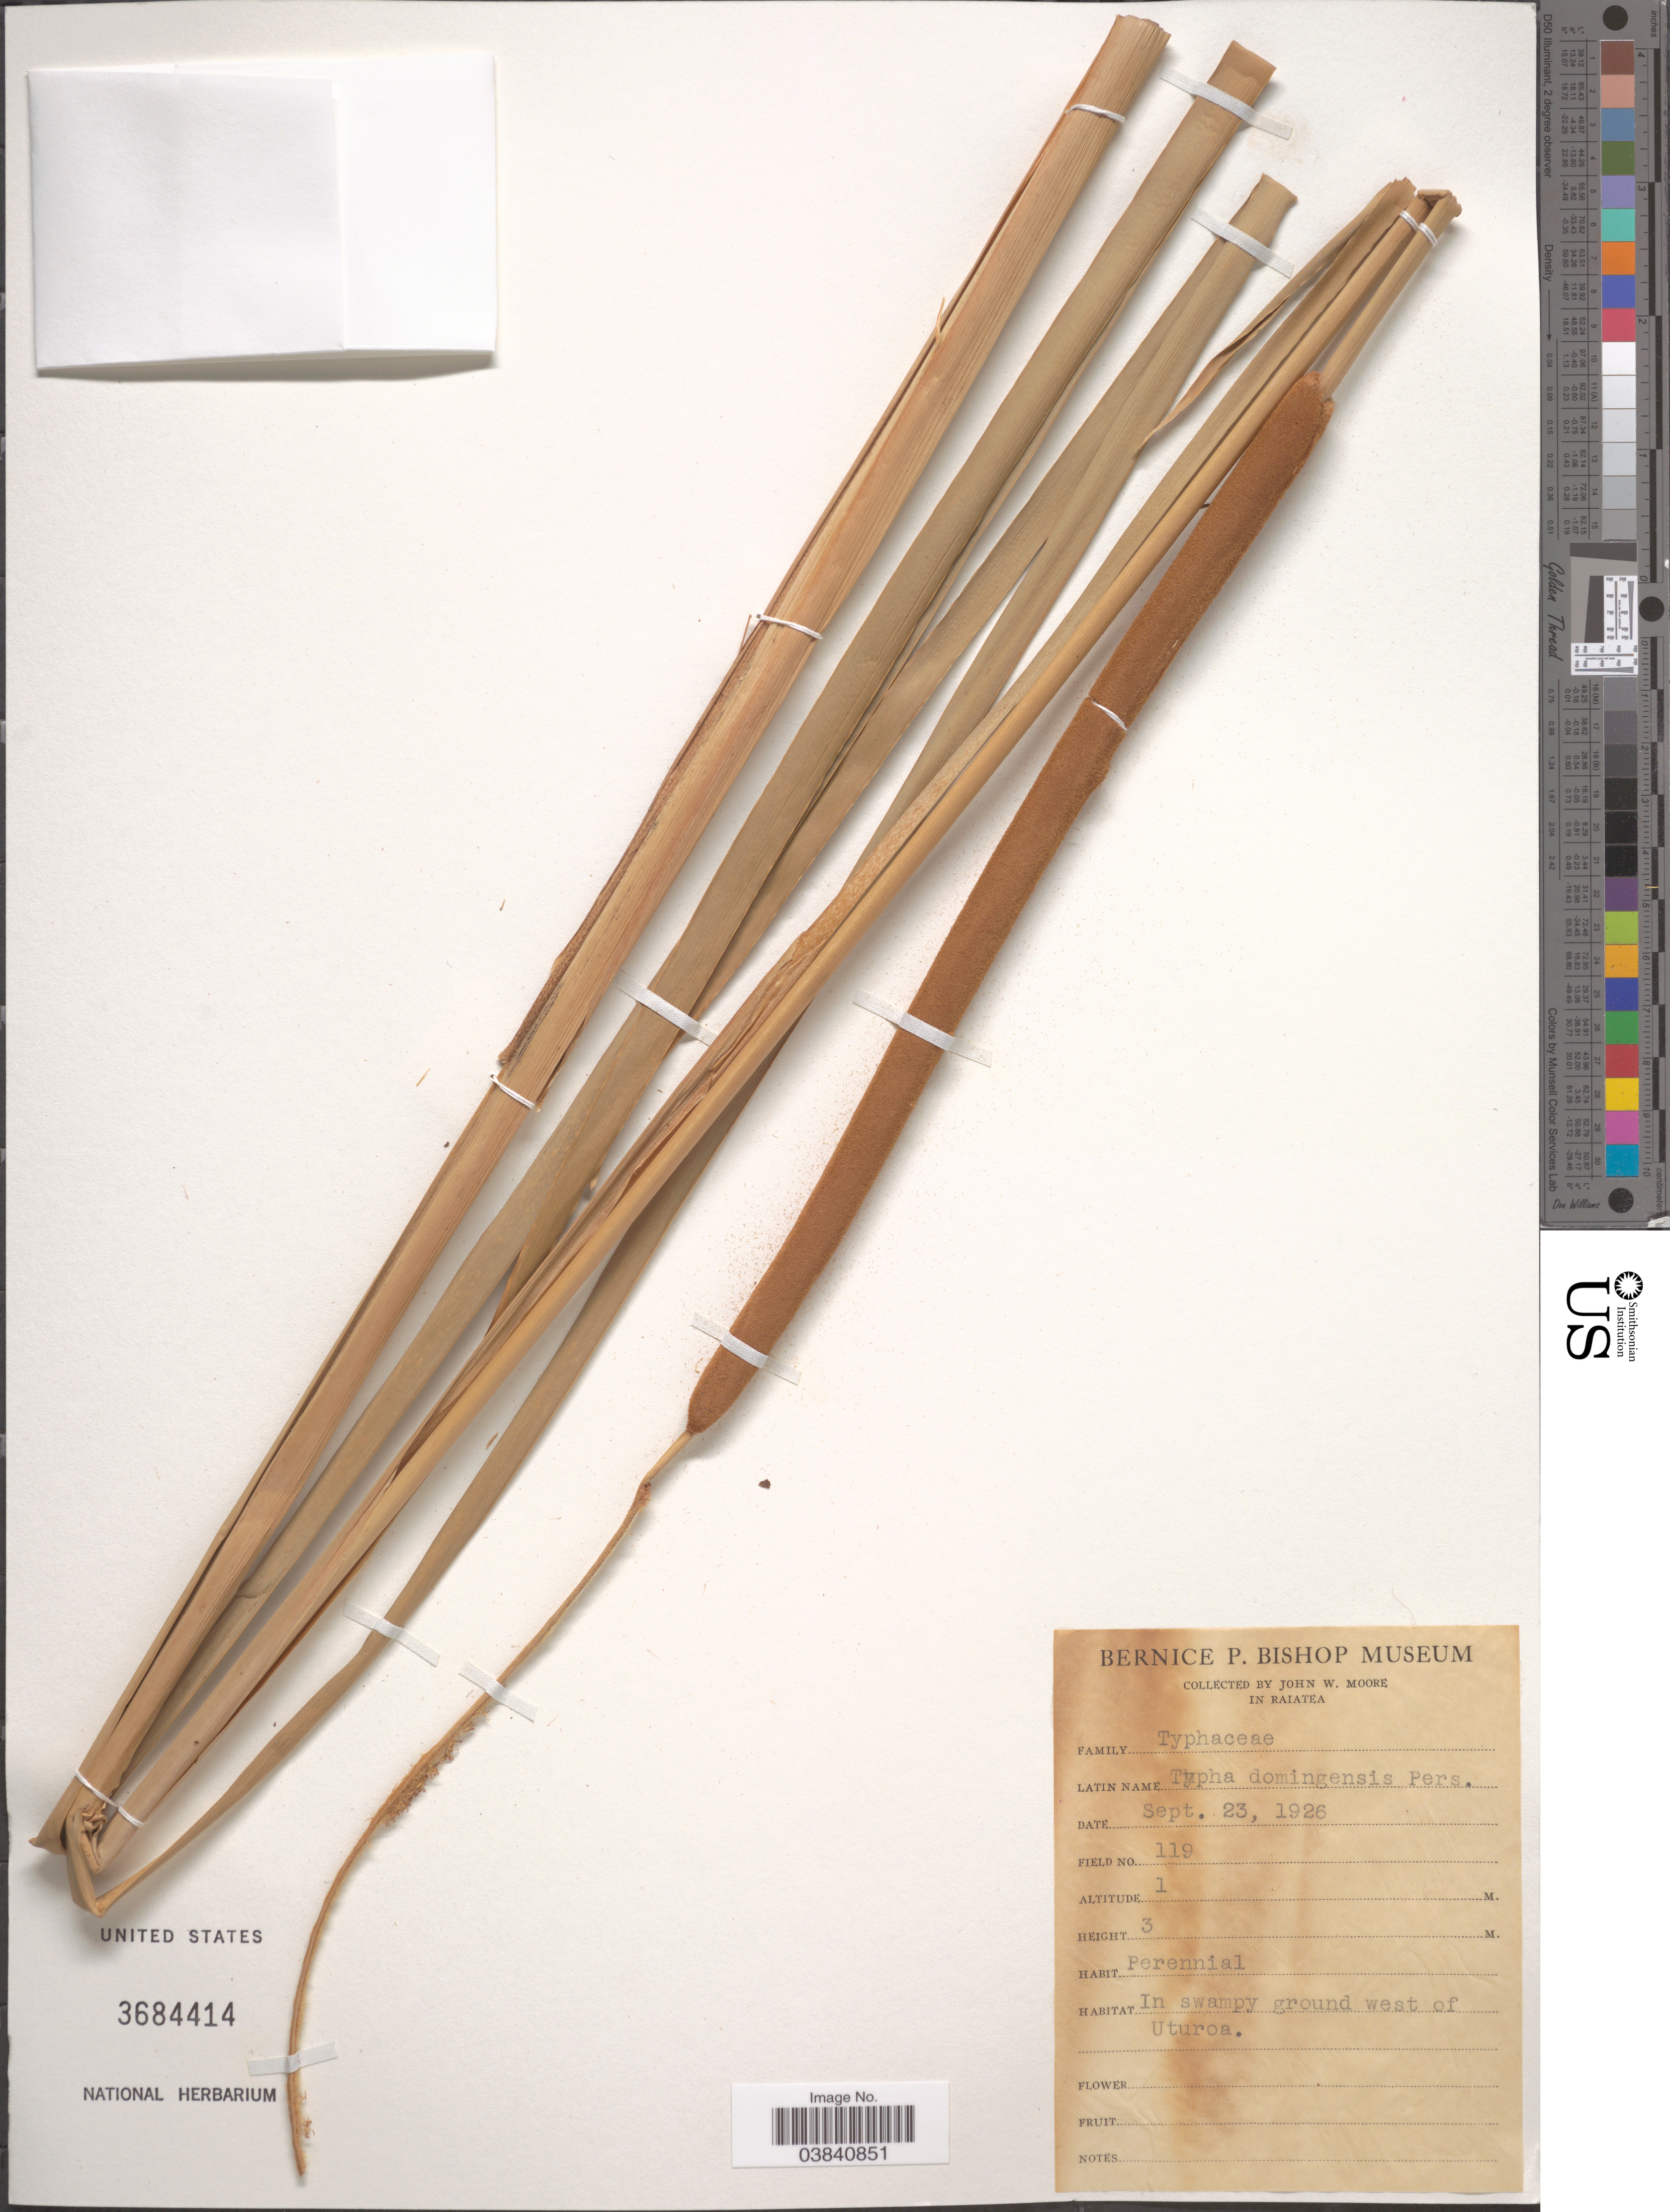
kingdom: Plantae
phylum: Tracheophyta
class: Liliopsida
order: Poales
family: Typhaceae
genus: Typha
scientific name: Typha domingensis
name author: Pers.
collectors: J. Moore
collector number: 119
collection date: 1926-09-23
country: French Polynesia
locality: In Raiatea. In swampy ground west of Uturoa.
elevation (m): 1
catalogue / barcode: US 3684414